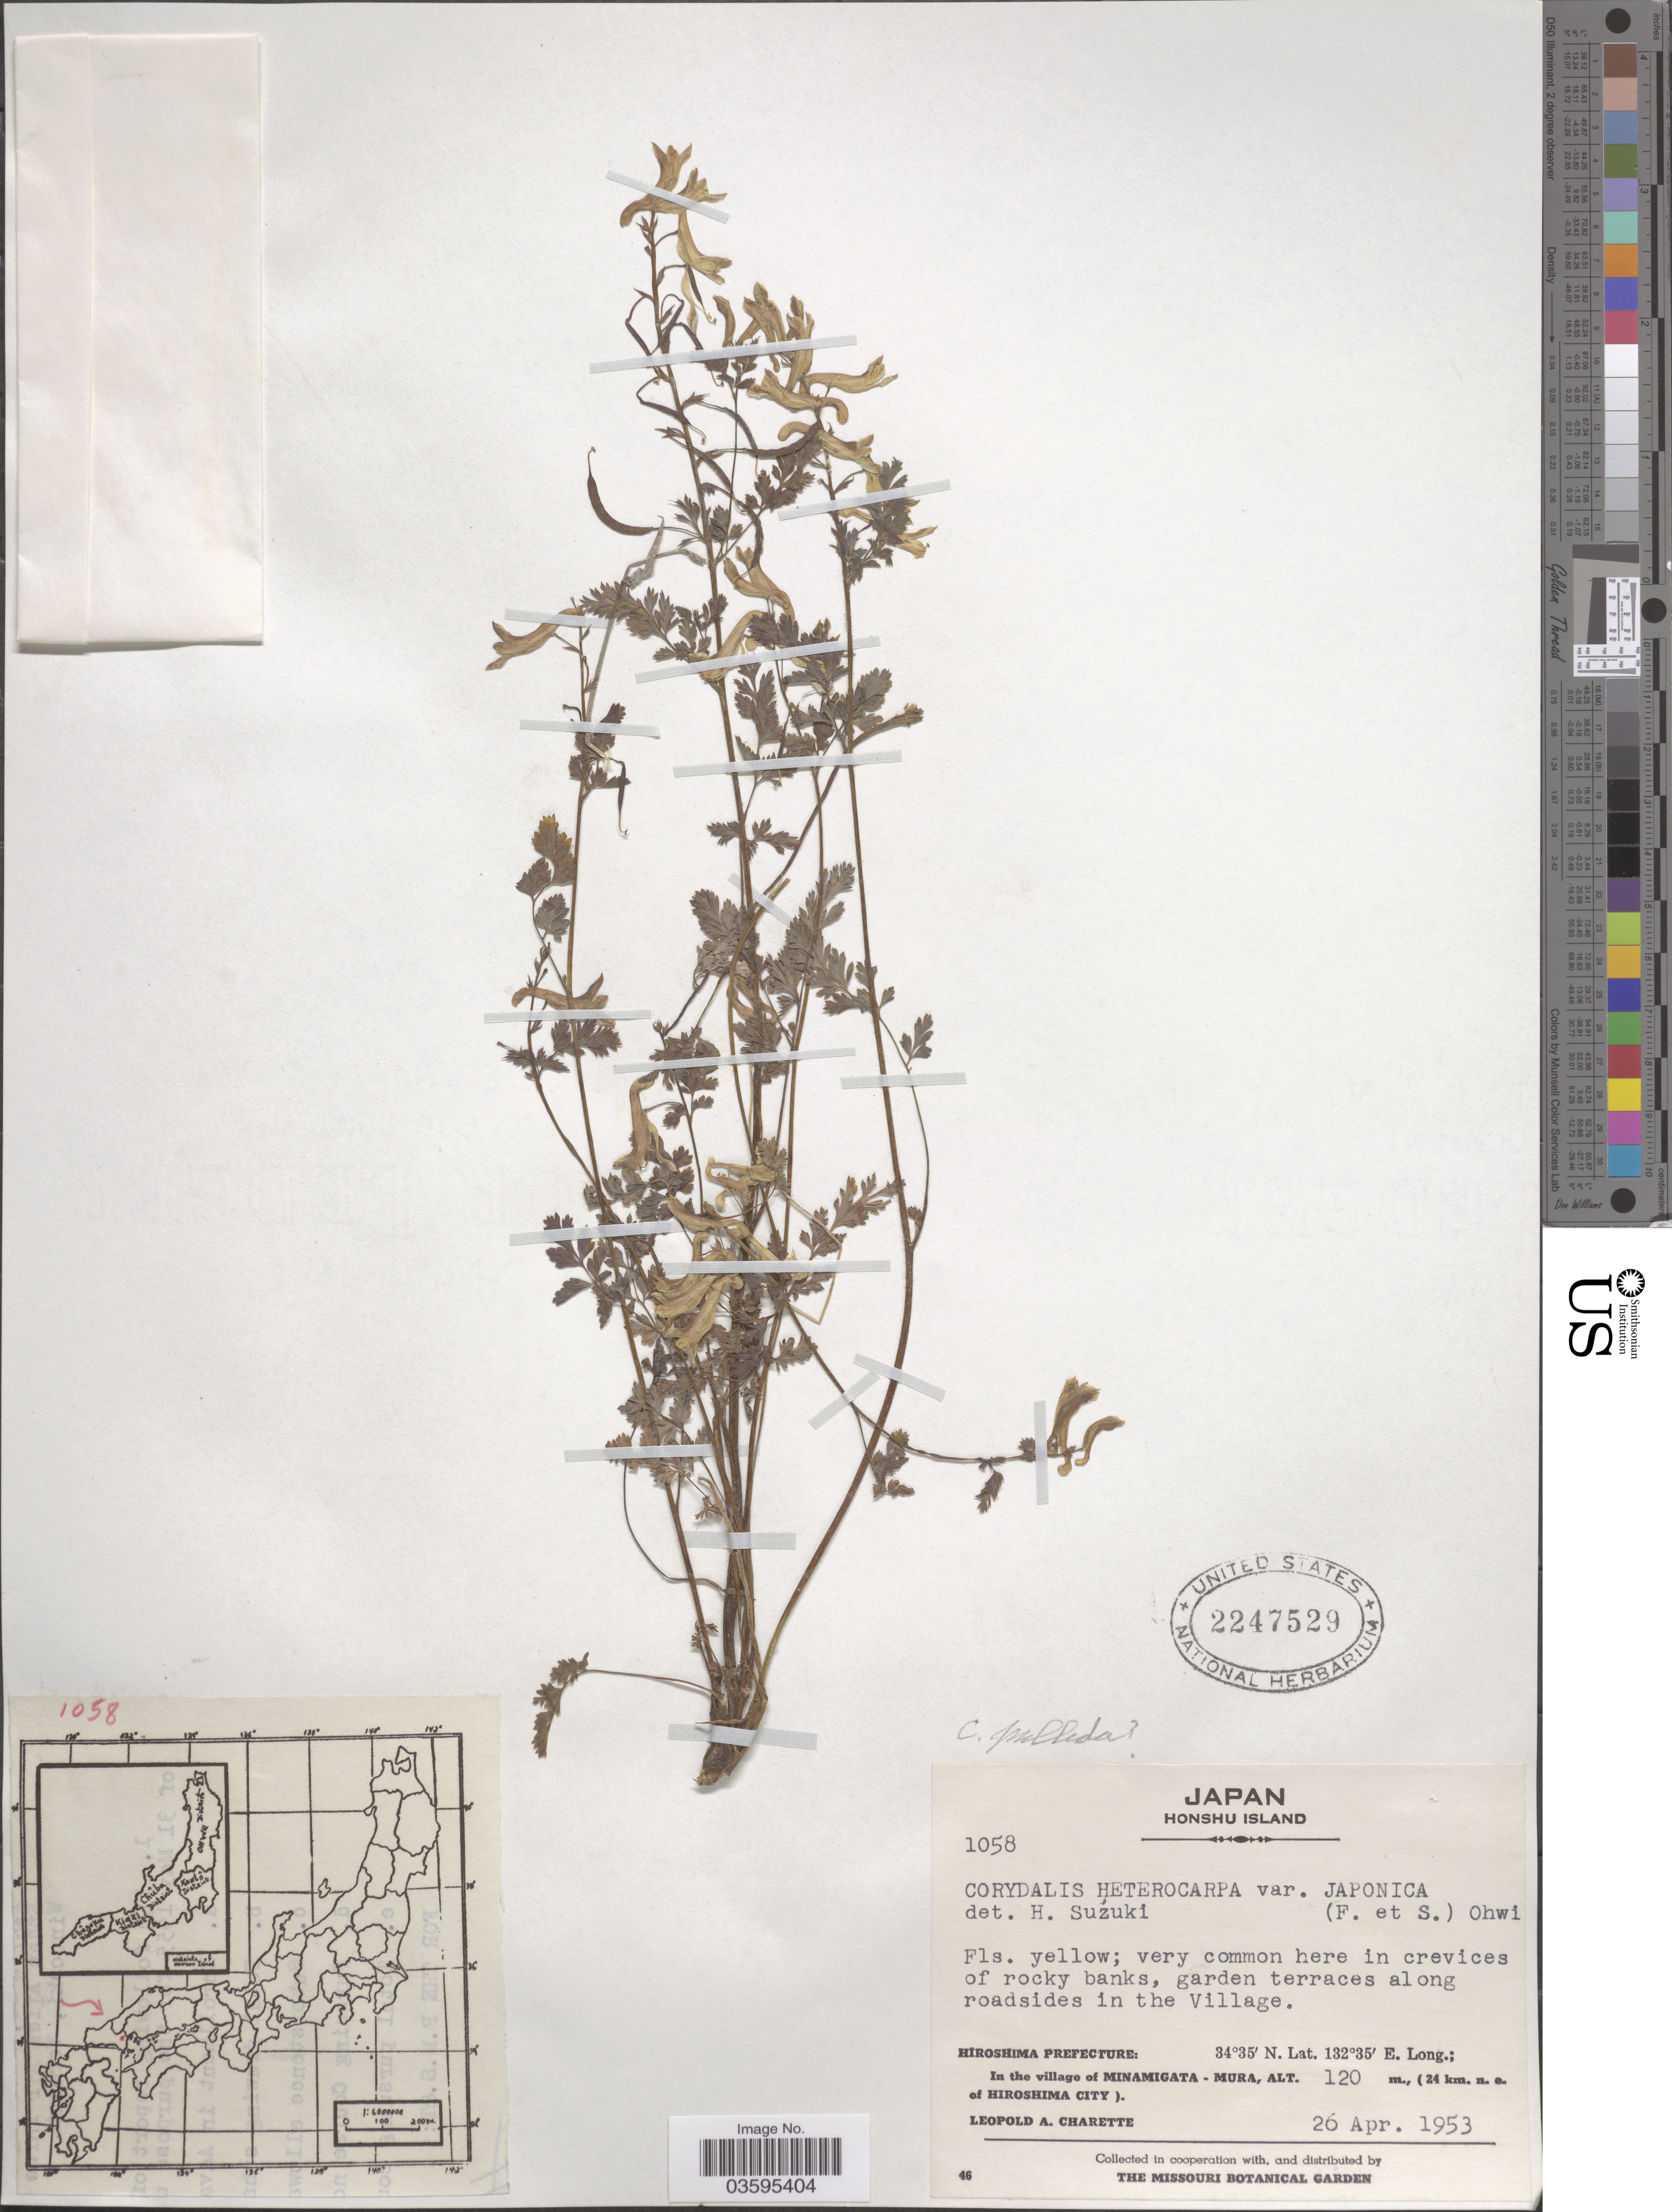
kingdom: Plantae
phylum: Tracheophyta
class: Magnoliopsida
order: Ranunculales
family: Papaveraceae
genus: Corydalis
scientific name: Corydalis pallida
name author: (Thunb.) Pers.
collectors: L. A. Charette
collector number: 1058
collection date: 1953-04-26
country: Japan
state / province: Hirosima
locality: Honshu Island. Garden terraces along roadsides in the Village. Hiroshima Prefecture: In the village of Minamigata-Mura (24 km. n.e. of Hiroshima City).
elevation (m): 120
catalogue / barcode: US 2247529